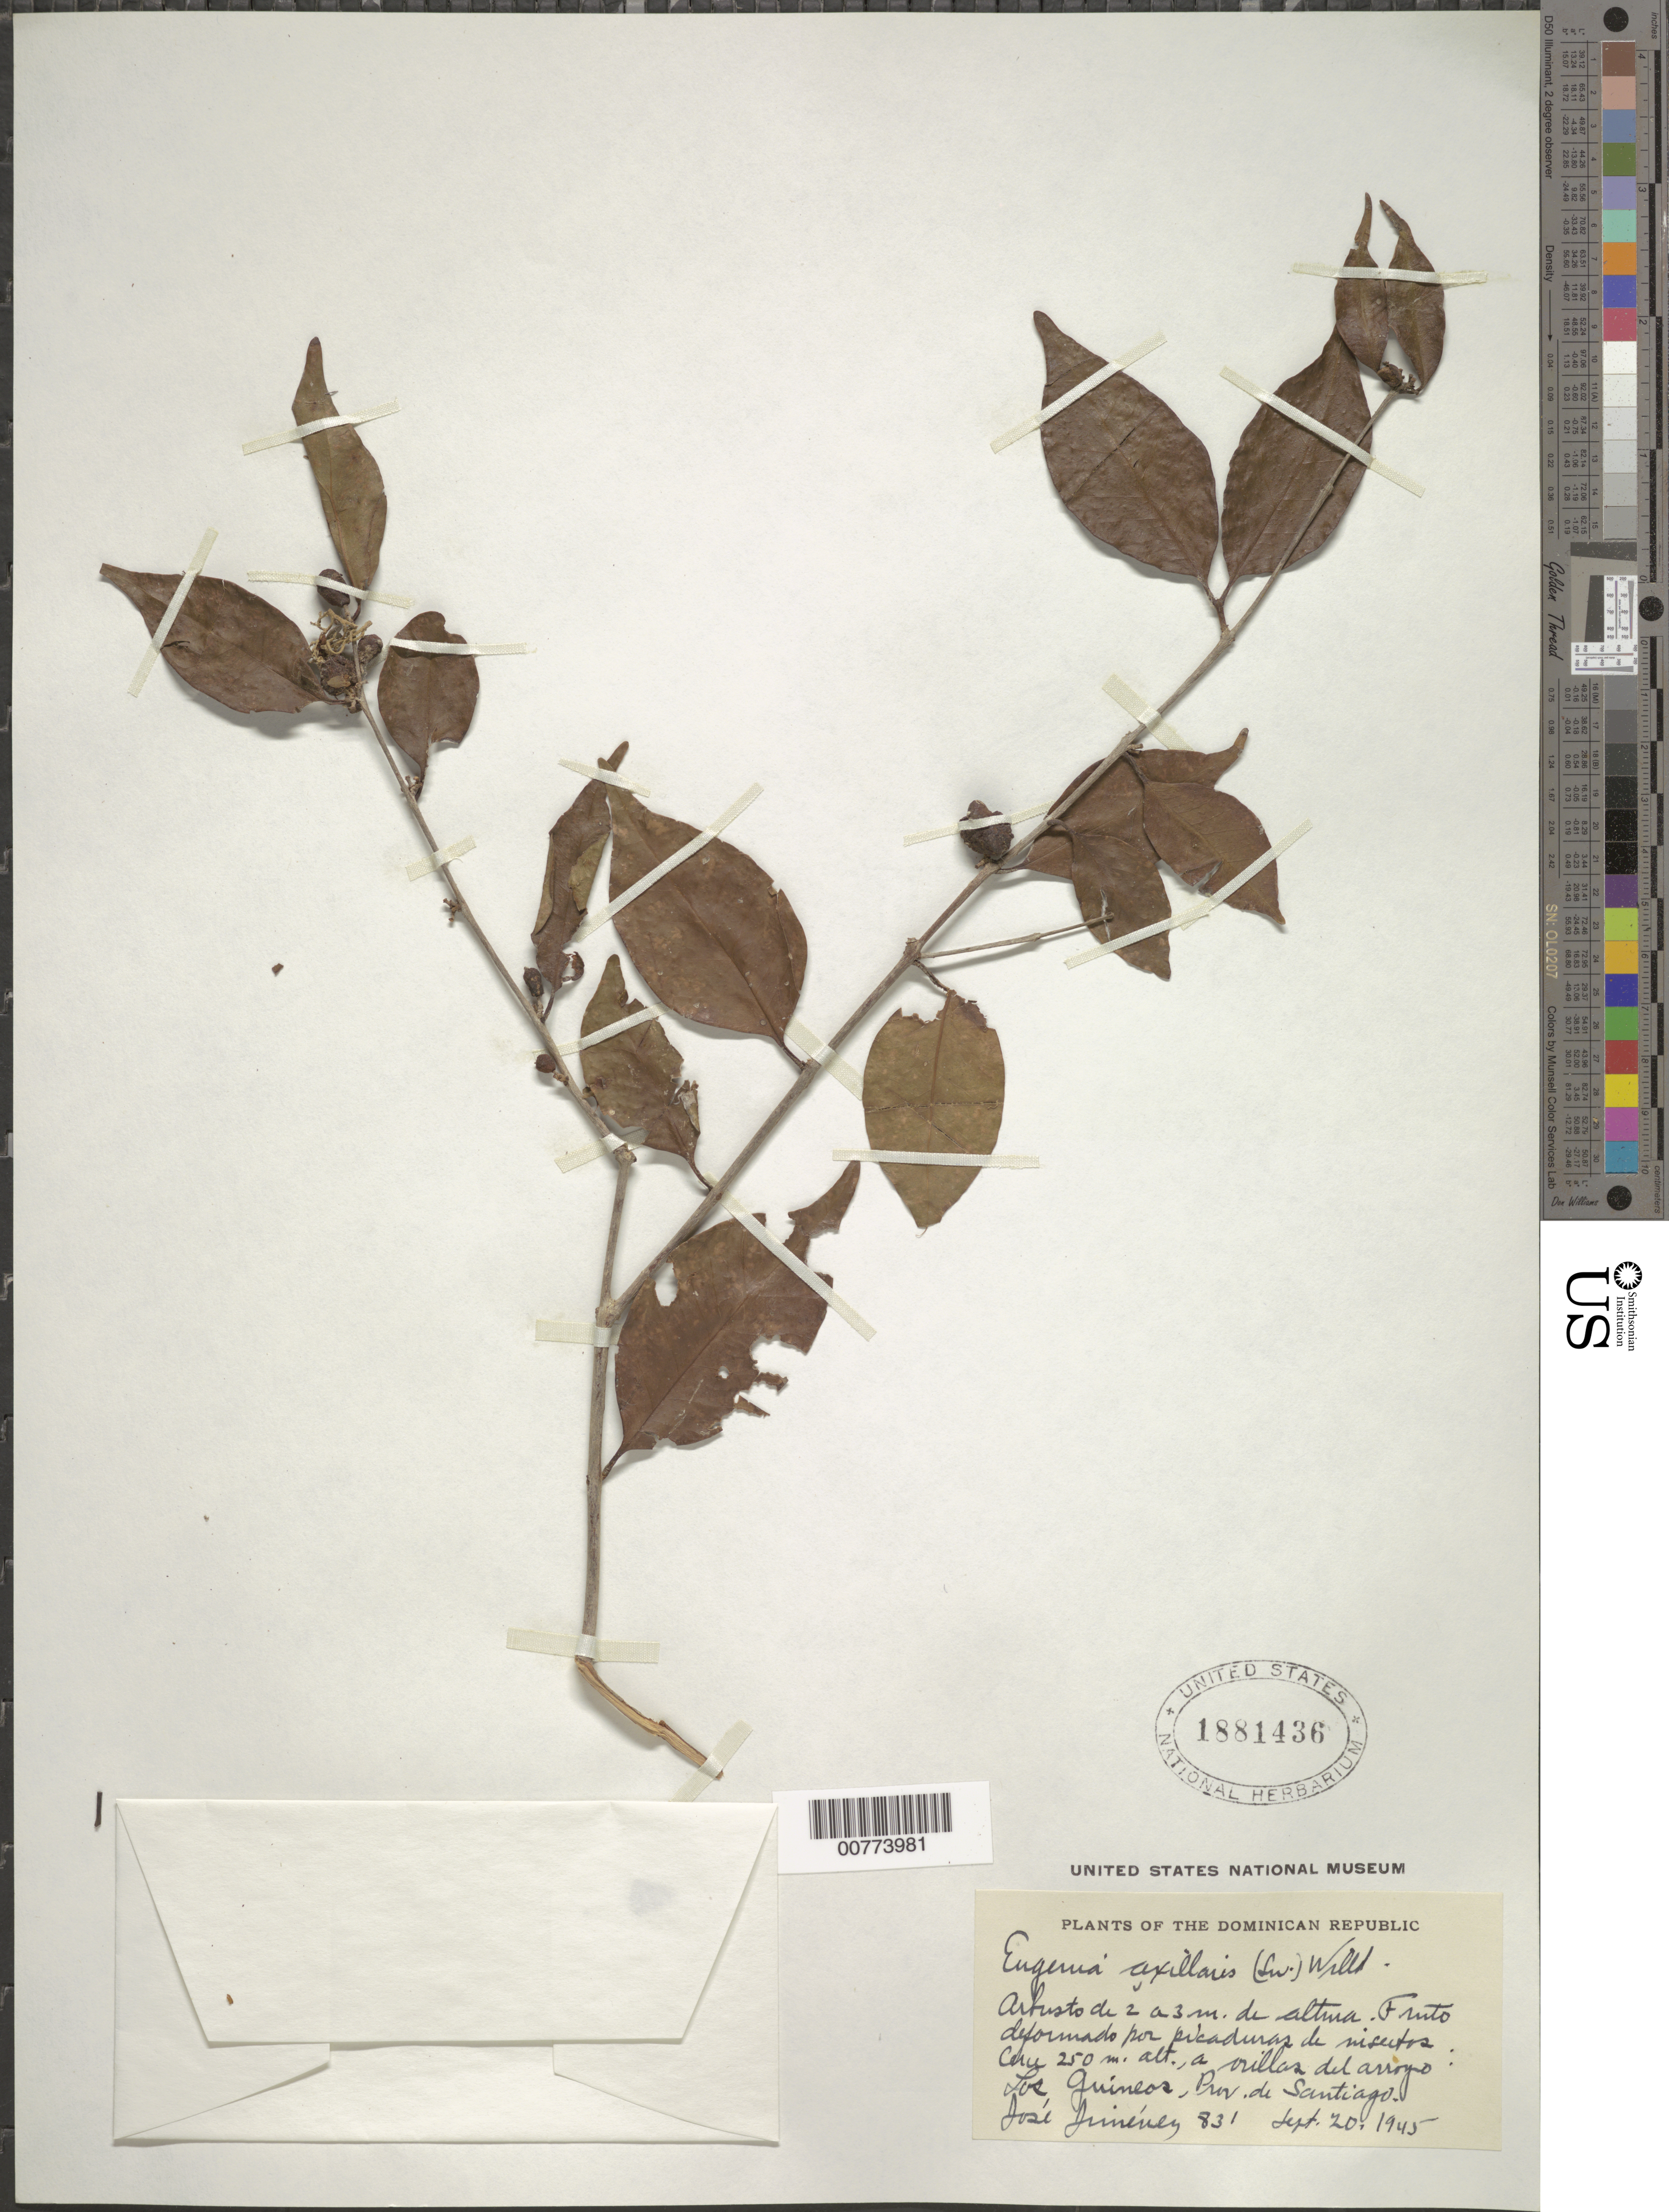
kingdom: Plantae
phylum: Tracheophyta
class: Magnoliopsida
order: Myrtales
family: Myrtaceae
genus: Eugenia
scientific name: Eugenia axillaris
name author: (Sw.) Willd.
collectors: J. J. Jiménez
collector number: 831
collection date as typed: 20 Sep 1945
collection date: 1945-09-20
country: Dominican Republic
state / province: Santiago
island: Hispaniola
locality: Stream Los Guineos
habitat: Banks of stream.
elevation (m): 250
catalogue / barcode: US 1881436